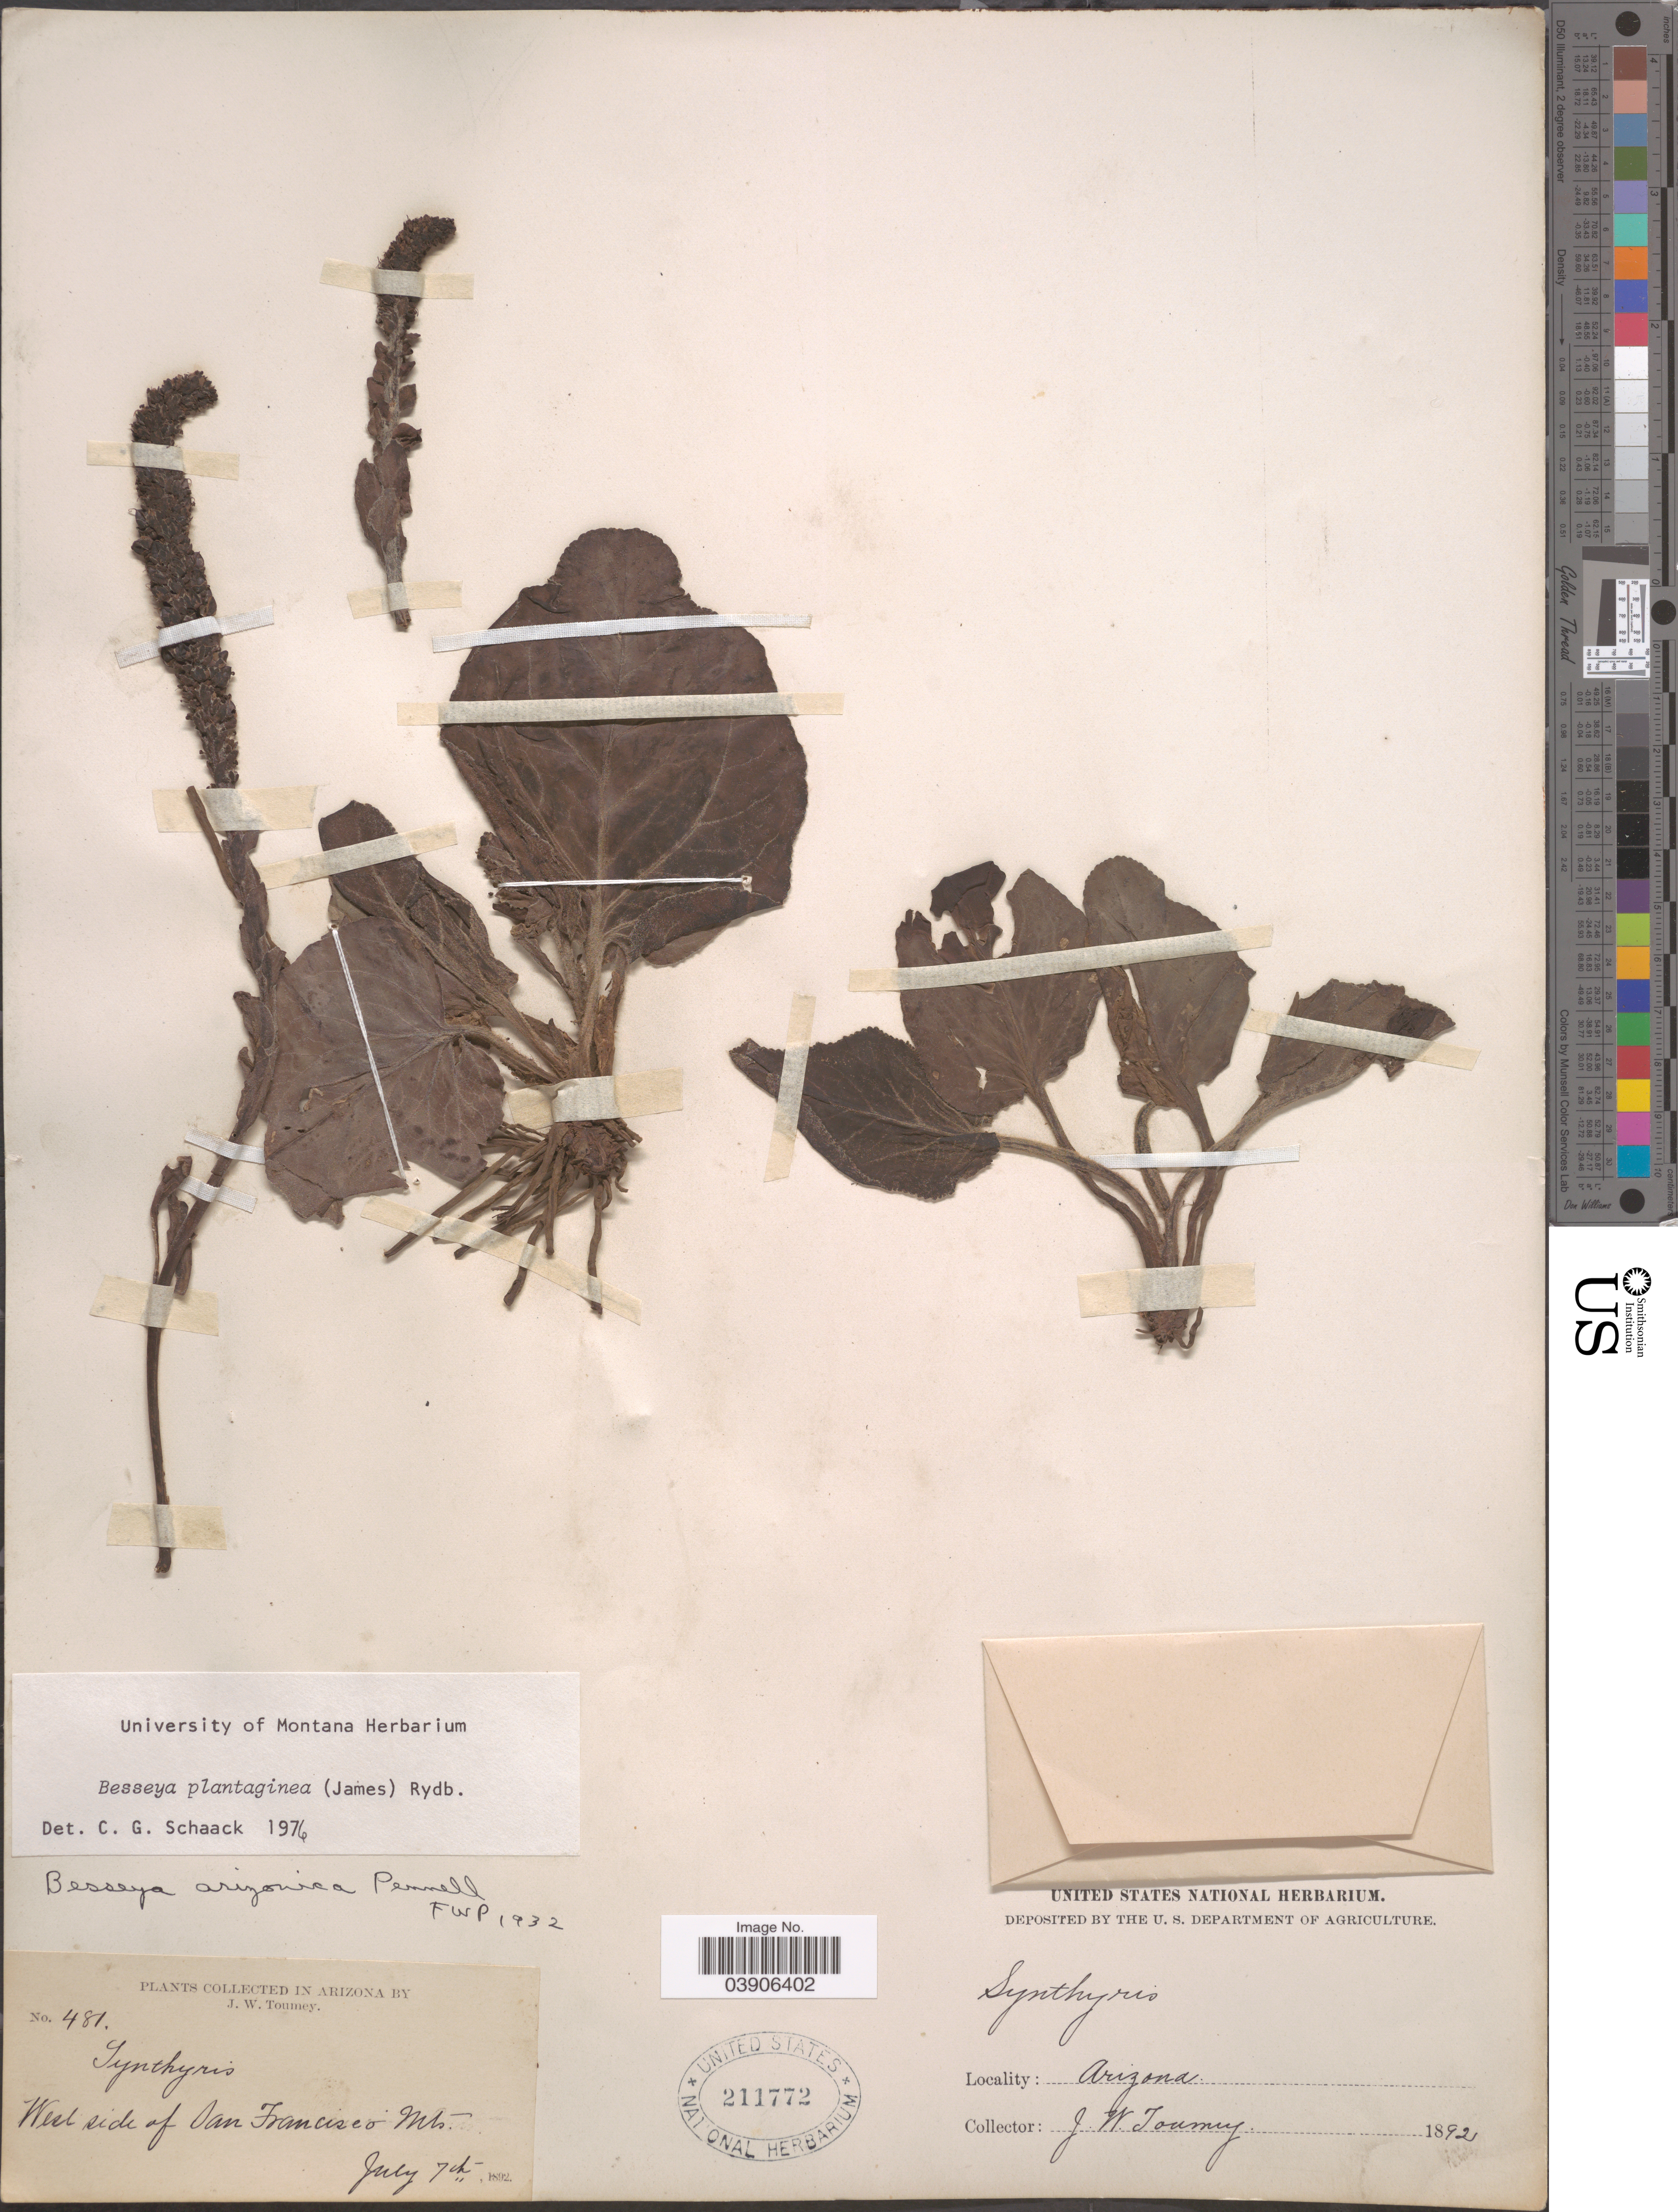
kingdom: Plantae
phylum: Tracheophyta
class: Magnoliopsida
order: Lamiales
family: Plantaginaceae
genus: Synthyris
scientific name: Synthyris plantaginea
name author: (E. James) Benth.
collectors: J. W. Toumey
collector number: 481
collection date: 1892-07-07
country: United States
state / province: Arizona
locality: West side of San Francisco Mts.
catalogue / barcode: US 211772